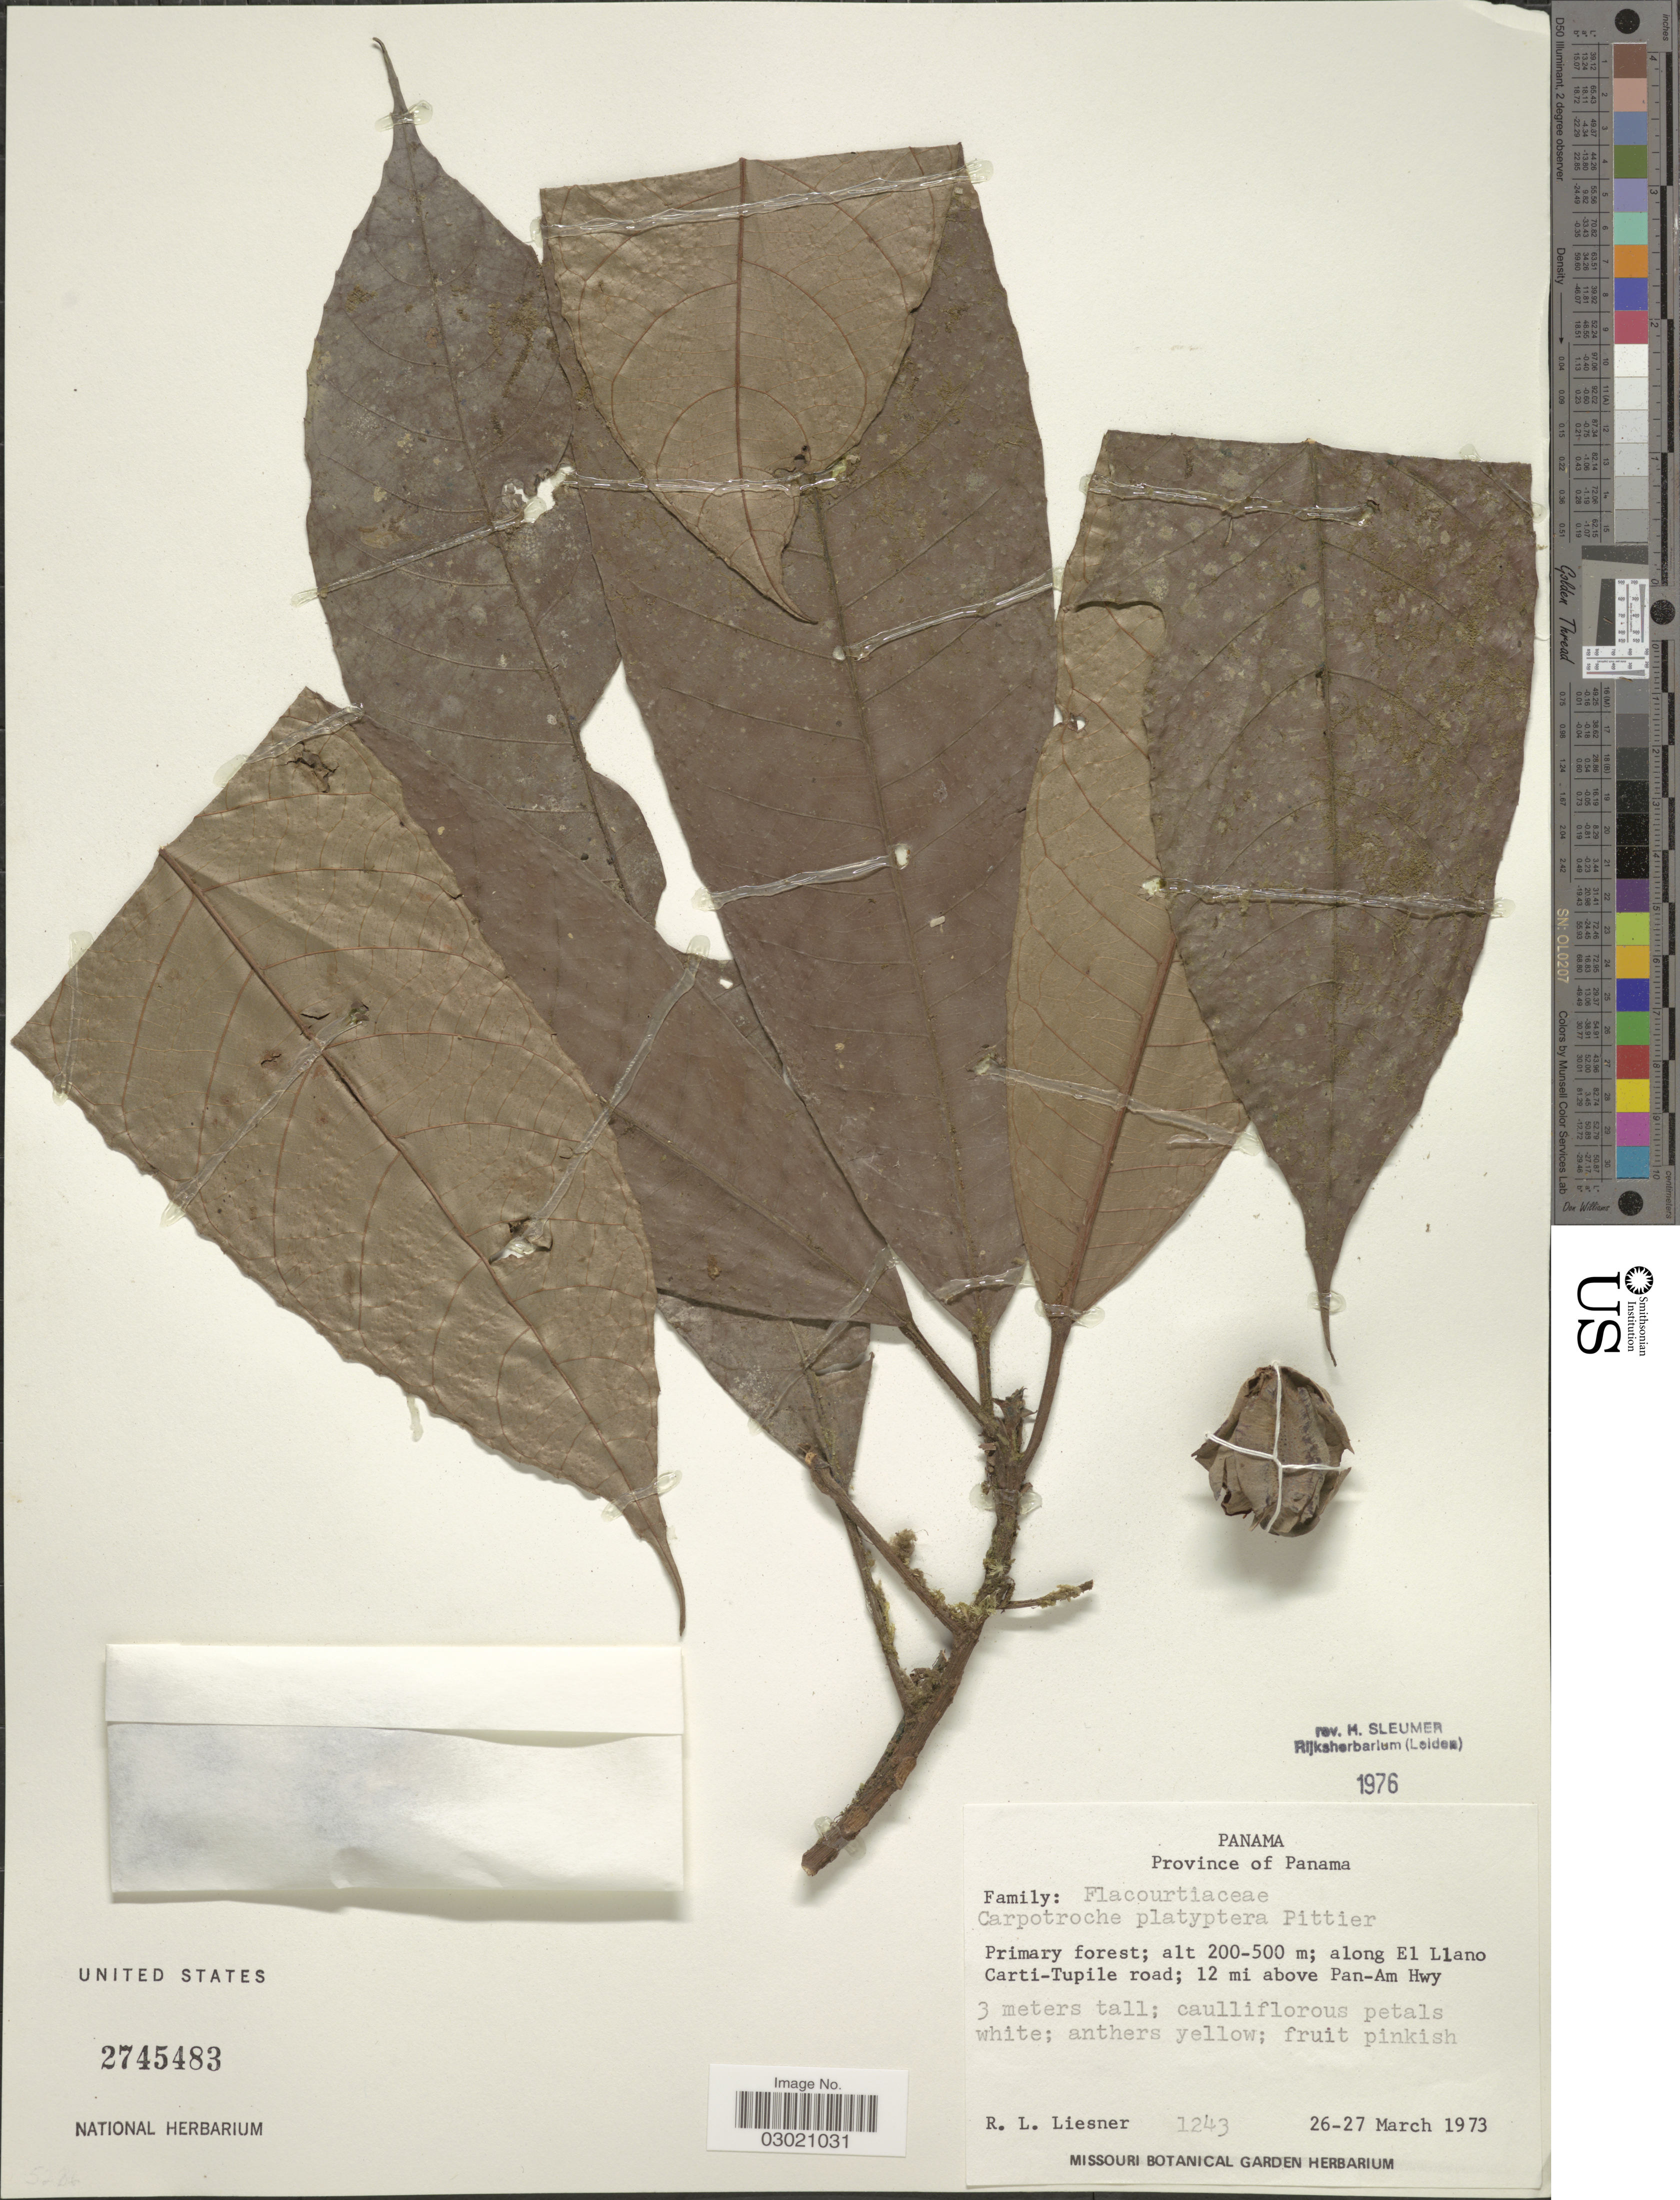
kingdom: Plantae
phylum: Tracheophyta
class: Magnoliopsida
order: Malpighiales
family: Achariaceae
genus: Carpotroche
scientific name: Carpotroche platyptera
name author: Pittier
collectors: R. L. Liesner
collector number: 1243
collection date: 1973-03-26/1973-03-27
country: Panama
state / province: Panamá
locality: Along El Llano Carti-Tupile road; 12 mi above Pan-Am Hwy.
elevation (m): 200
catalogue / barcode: US 2745483